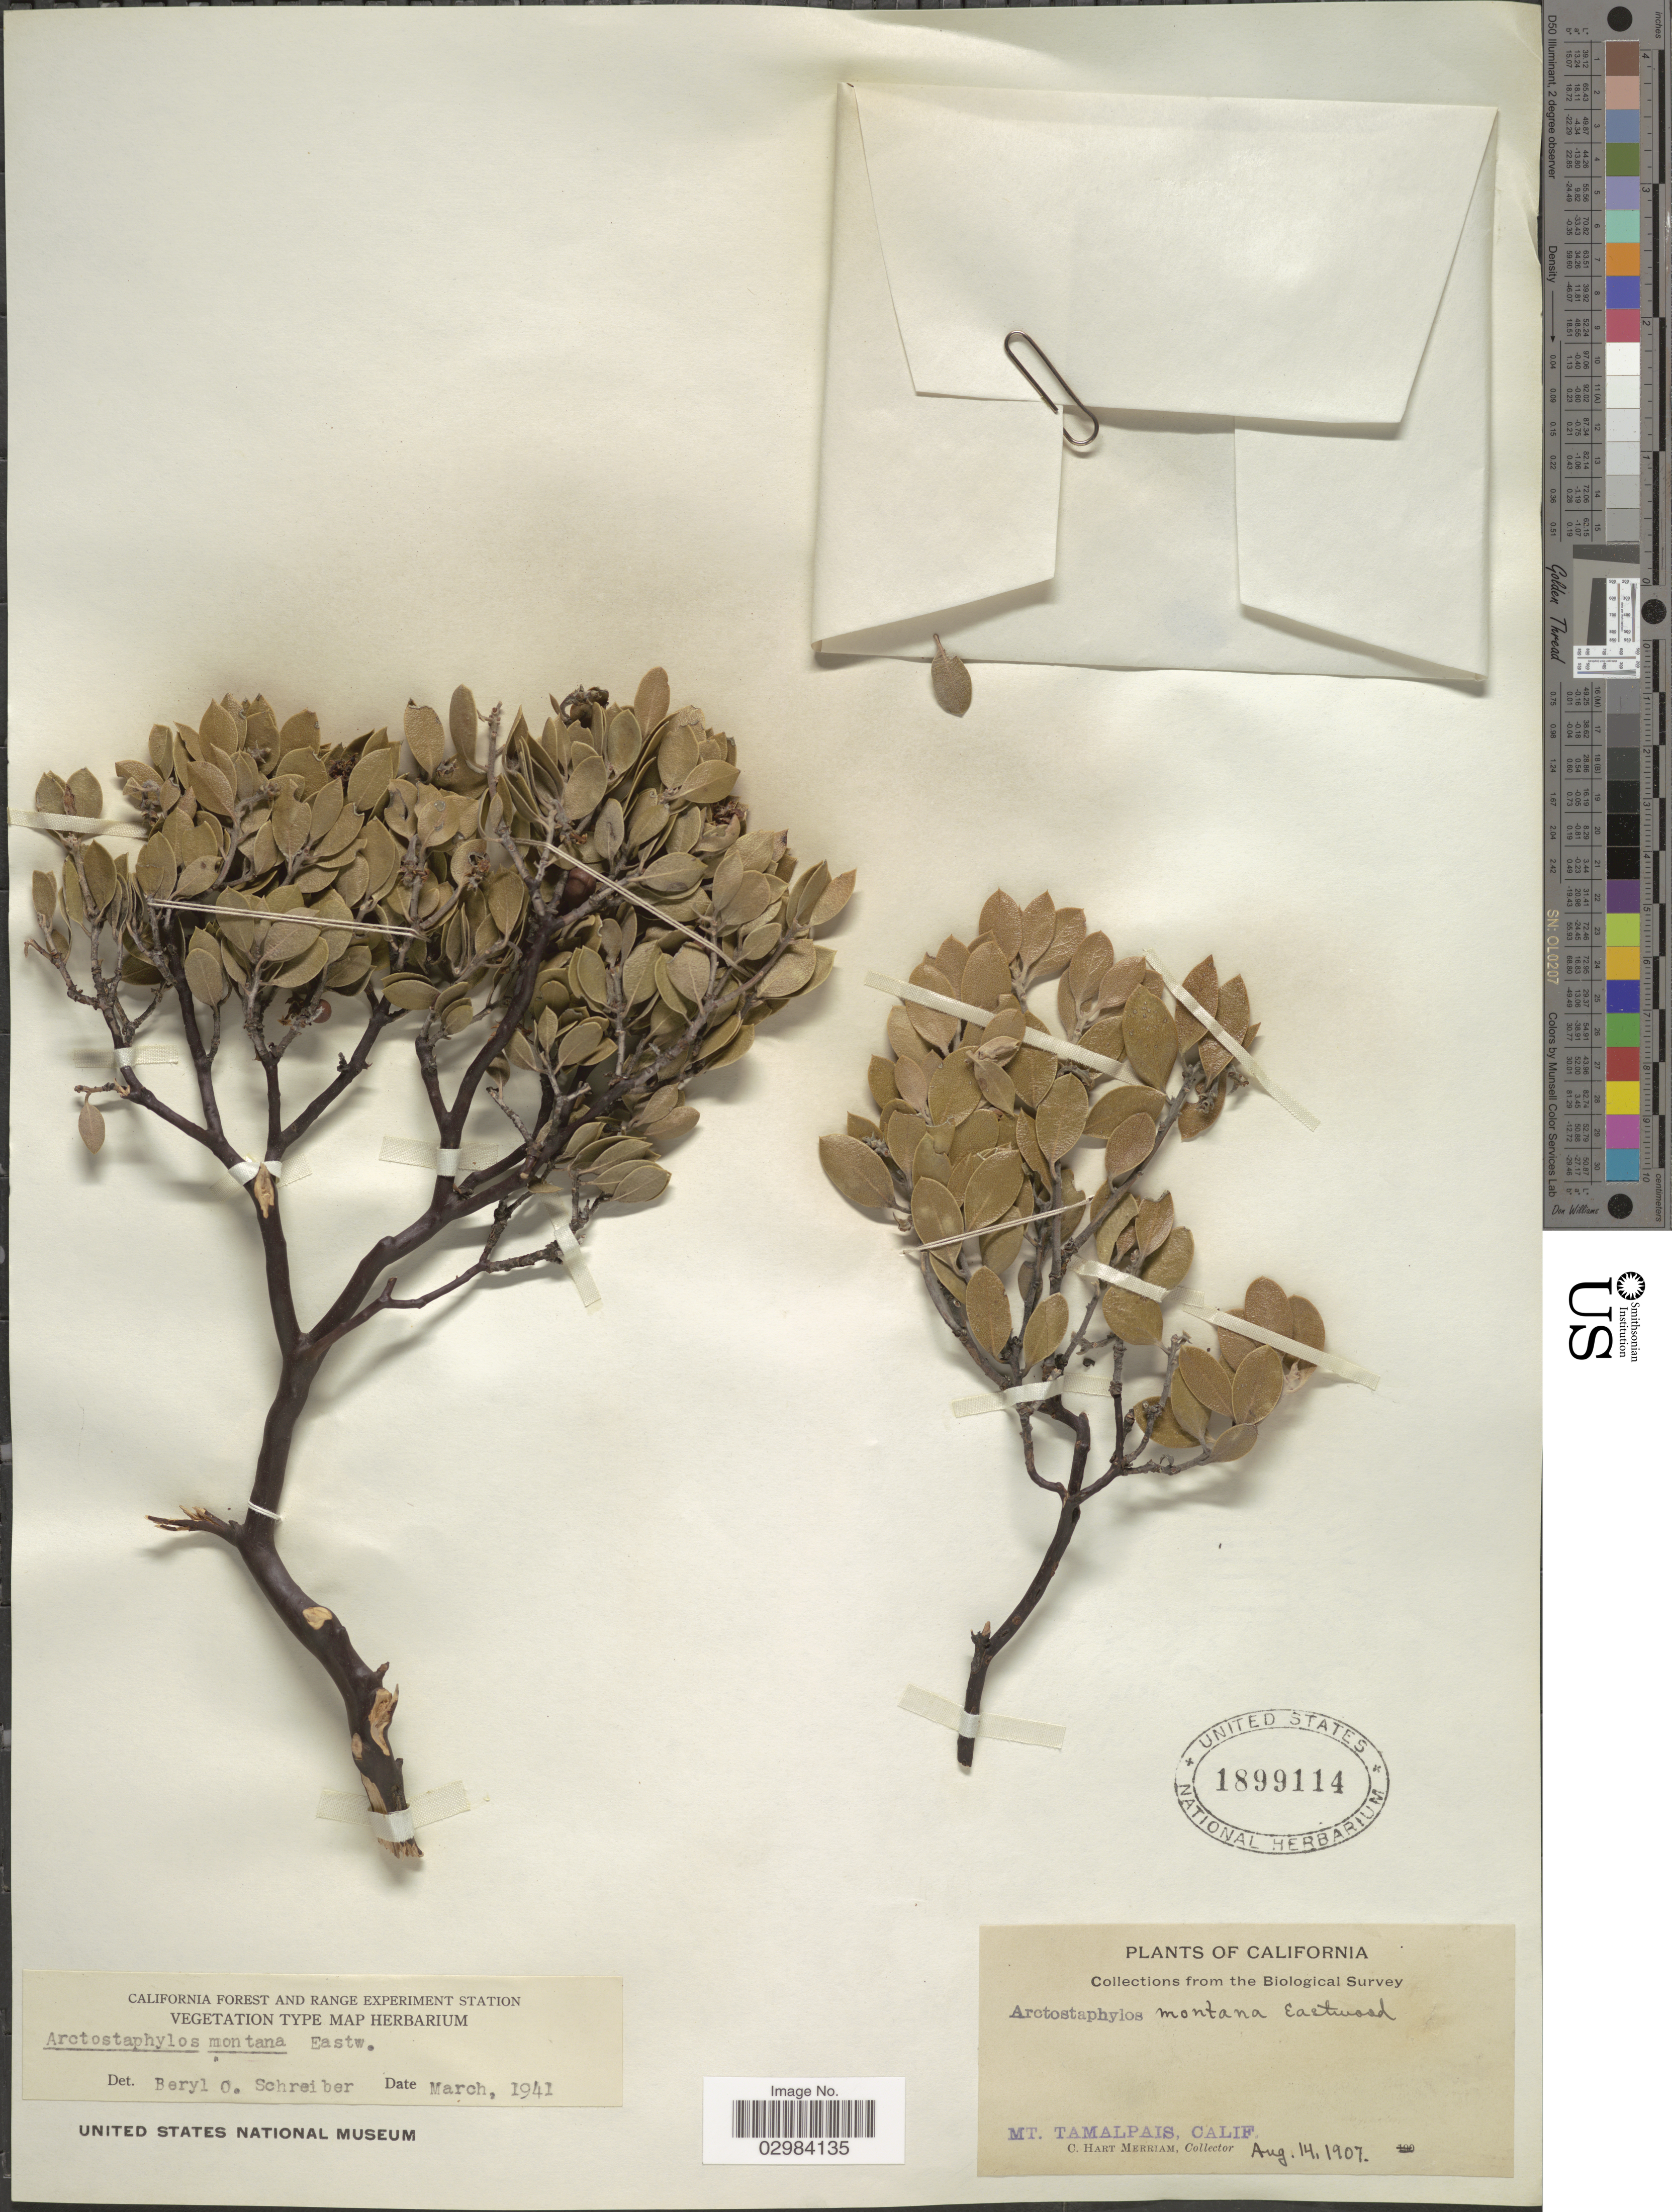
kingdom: Plantae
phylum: Tracheophyta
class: Magnoliopsida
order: Ericales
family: Ericaceae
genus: Arctostaphylos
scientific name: Arctostaphylos montana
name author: Eastw.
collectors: C. Merriam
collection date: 1907-08-14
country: United States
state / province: California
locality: Mt. Tamalpais.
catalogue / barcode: US 1899114